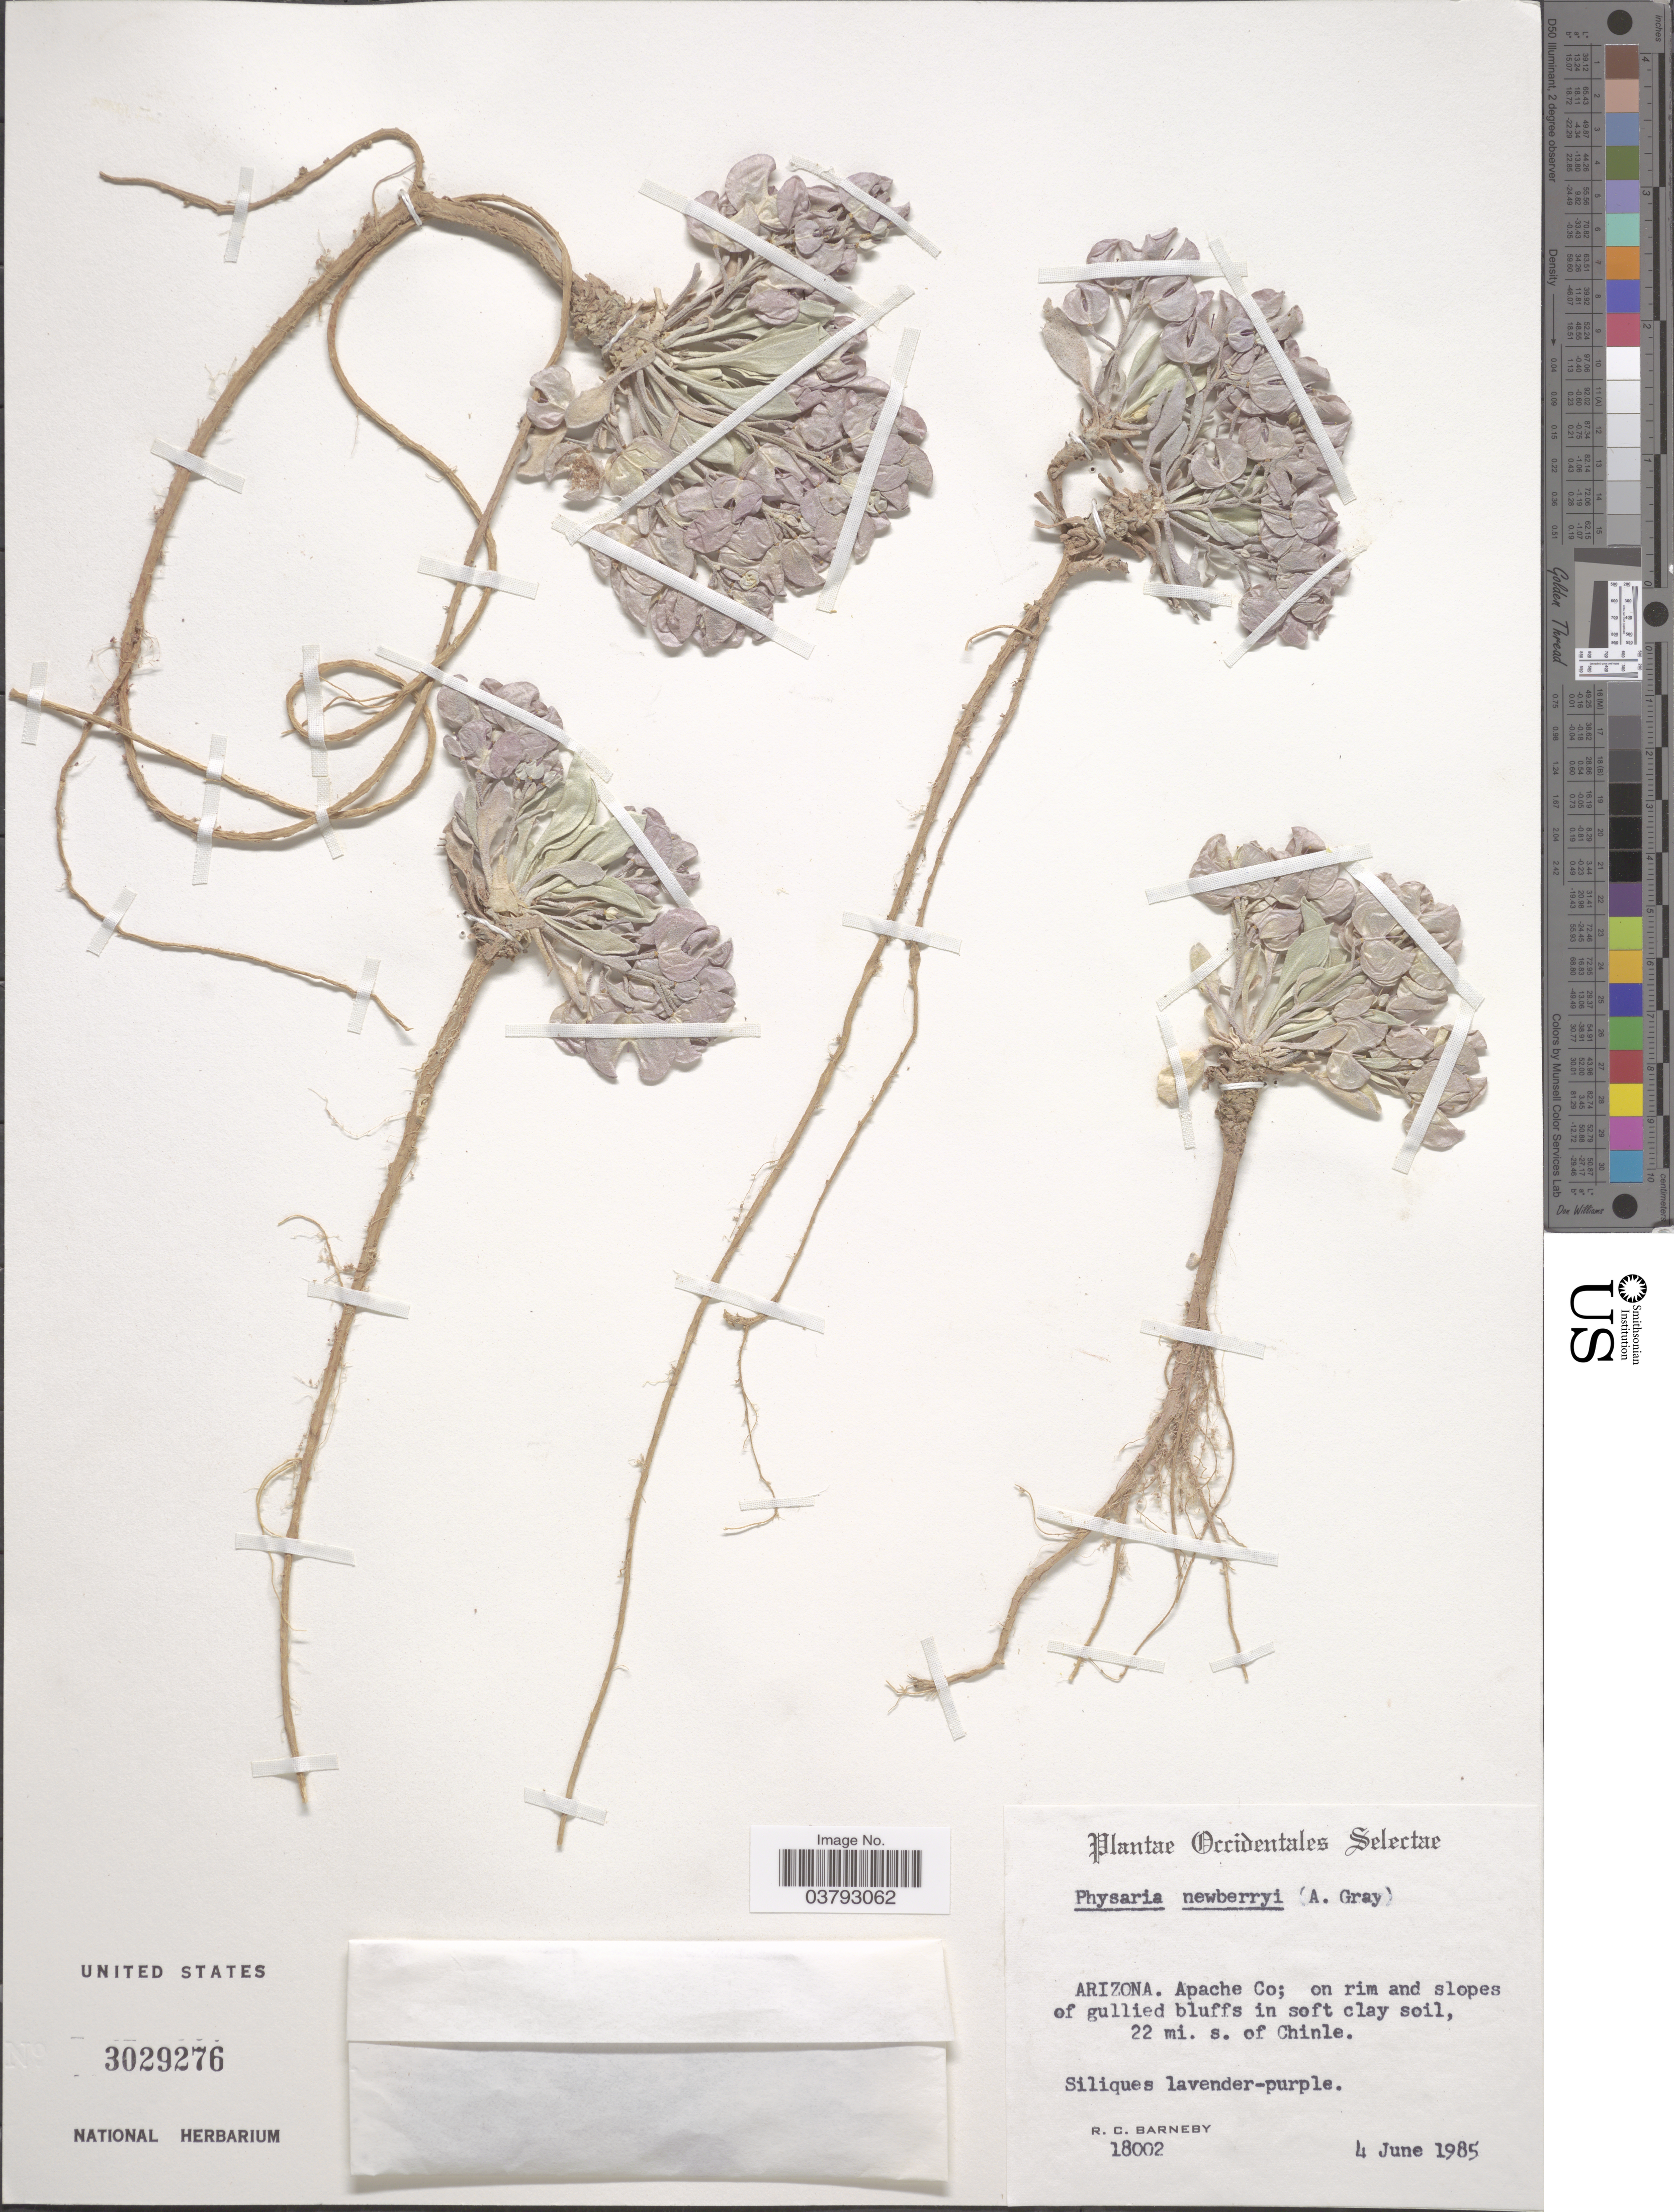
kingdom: Plantae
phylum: Tracheophyta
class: Magnoliopsida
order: Brassicales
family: Brassicaceae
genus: Physaria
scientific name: Physaria newberryi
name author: A. Gray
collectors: R. C. Barneby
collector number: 18002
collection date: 1985-06-04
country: United States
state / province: Arizona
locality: Occidentales. Apache Co; on rim and slopes of gullied bluffs, 22 mi. s. of Chinle.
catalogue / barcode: US 3029276